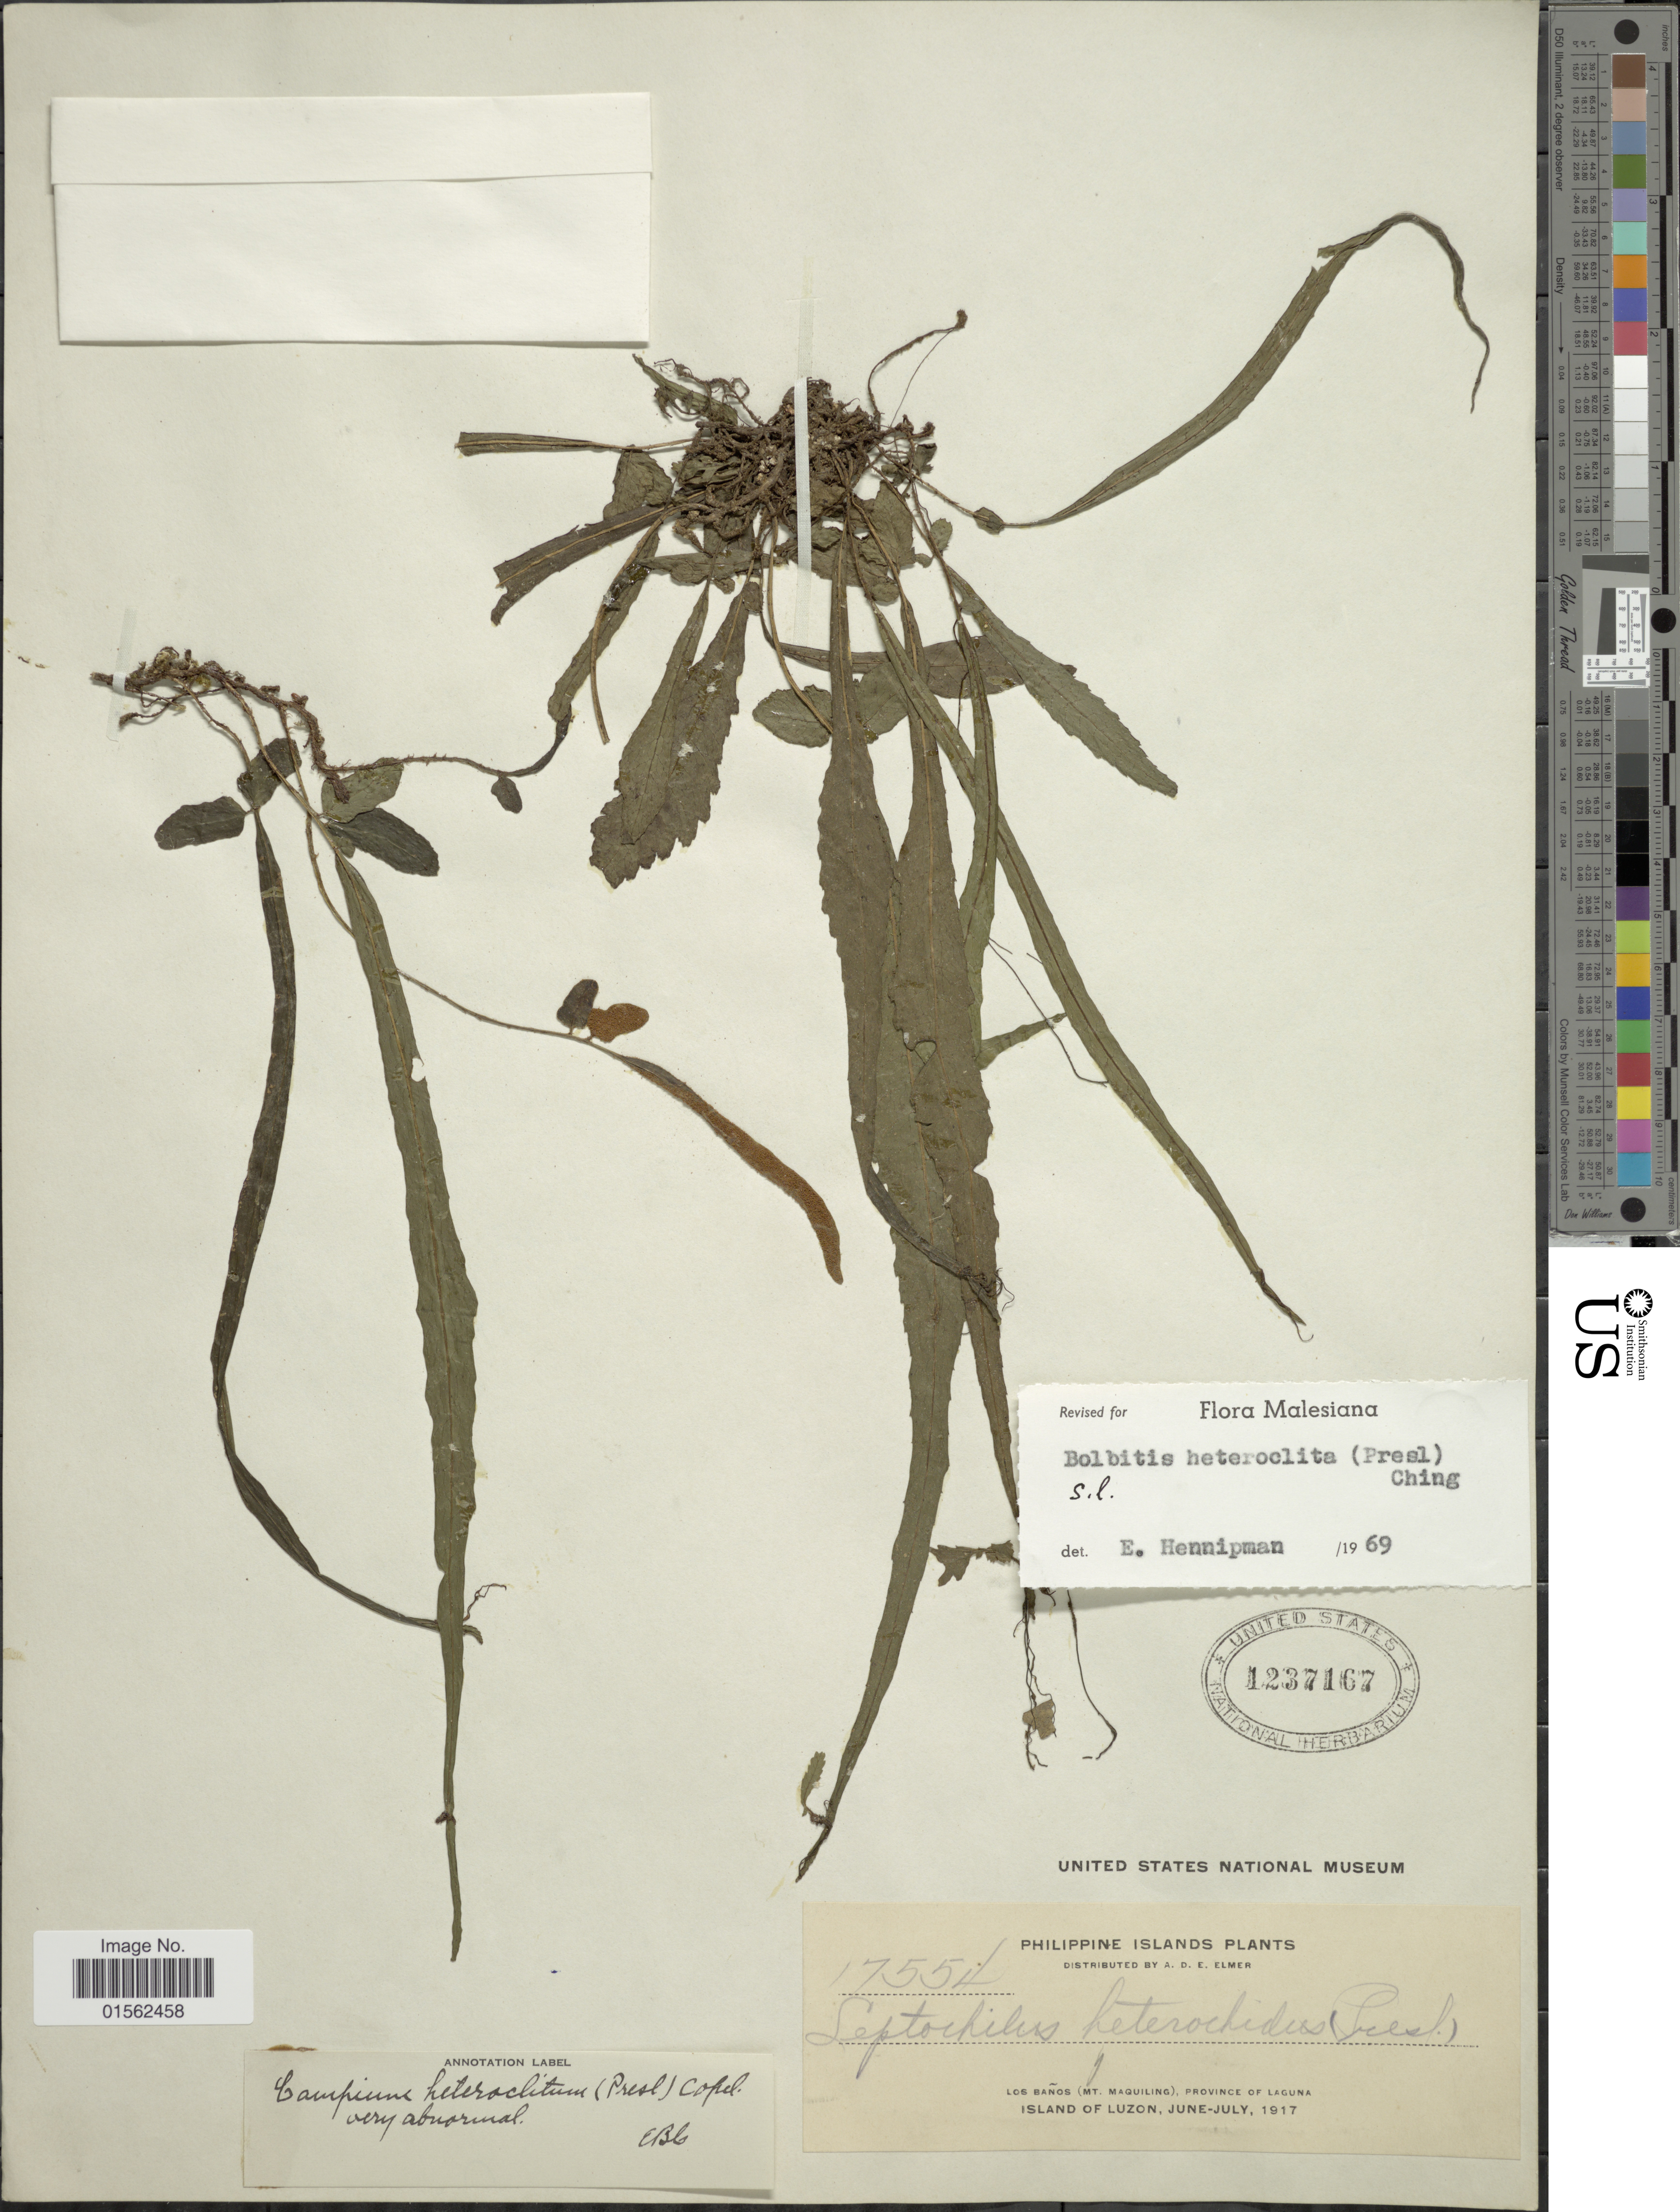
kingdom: Plantae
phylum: Tracheophyta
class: Polypodiopsida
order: Polypodiales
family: Dryopteridaceae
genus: Bolbitis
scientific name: Bolbitis heteroclita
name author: (C. Presl) Ching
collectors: A. D. E. Elmer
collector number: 17554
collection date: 1917-06/1917-07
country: Philippines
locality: Philippine Islands, Los Baños (Mt. Maquiling), province of Laguna, Island of Luzon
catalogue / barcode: US 1237167